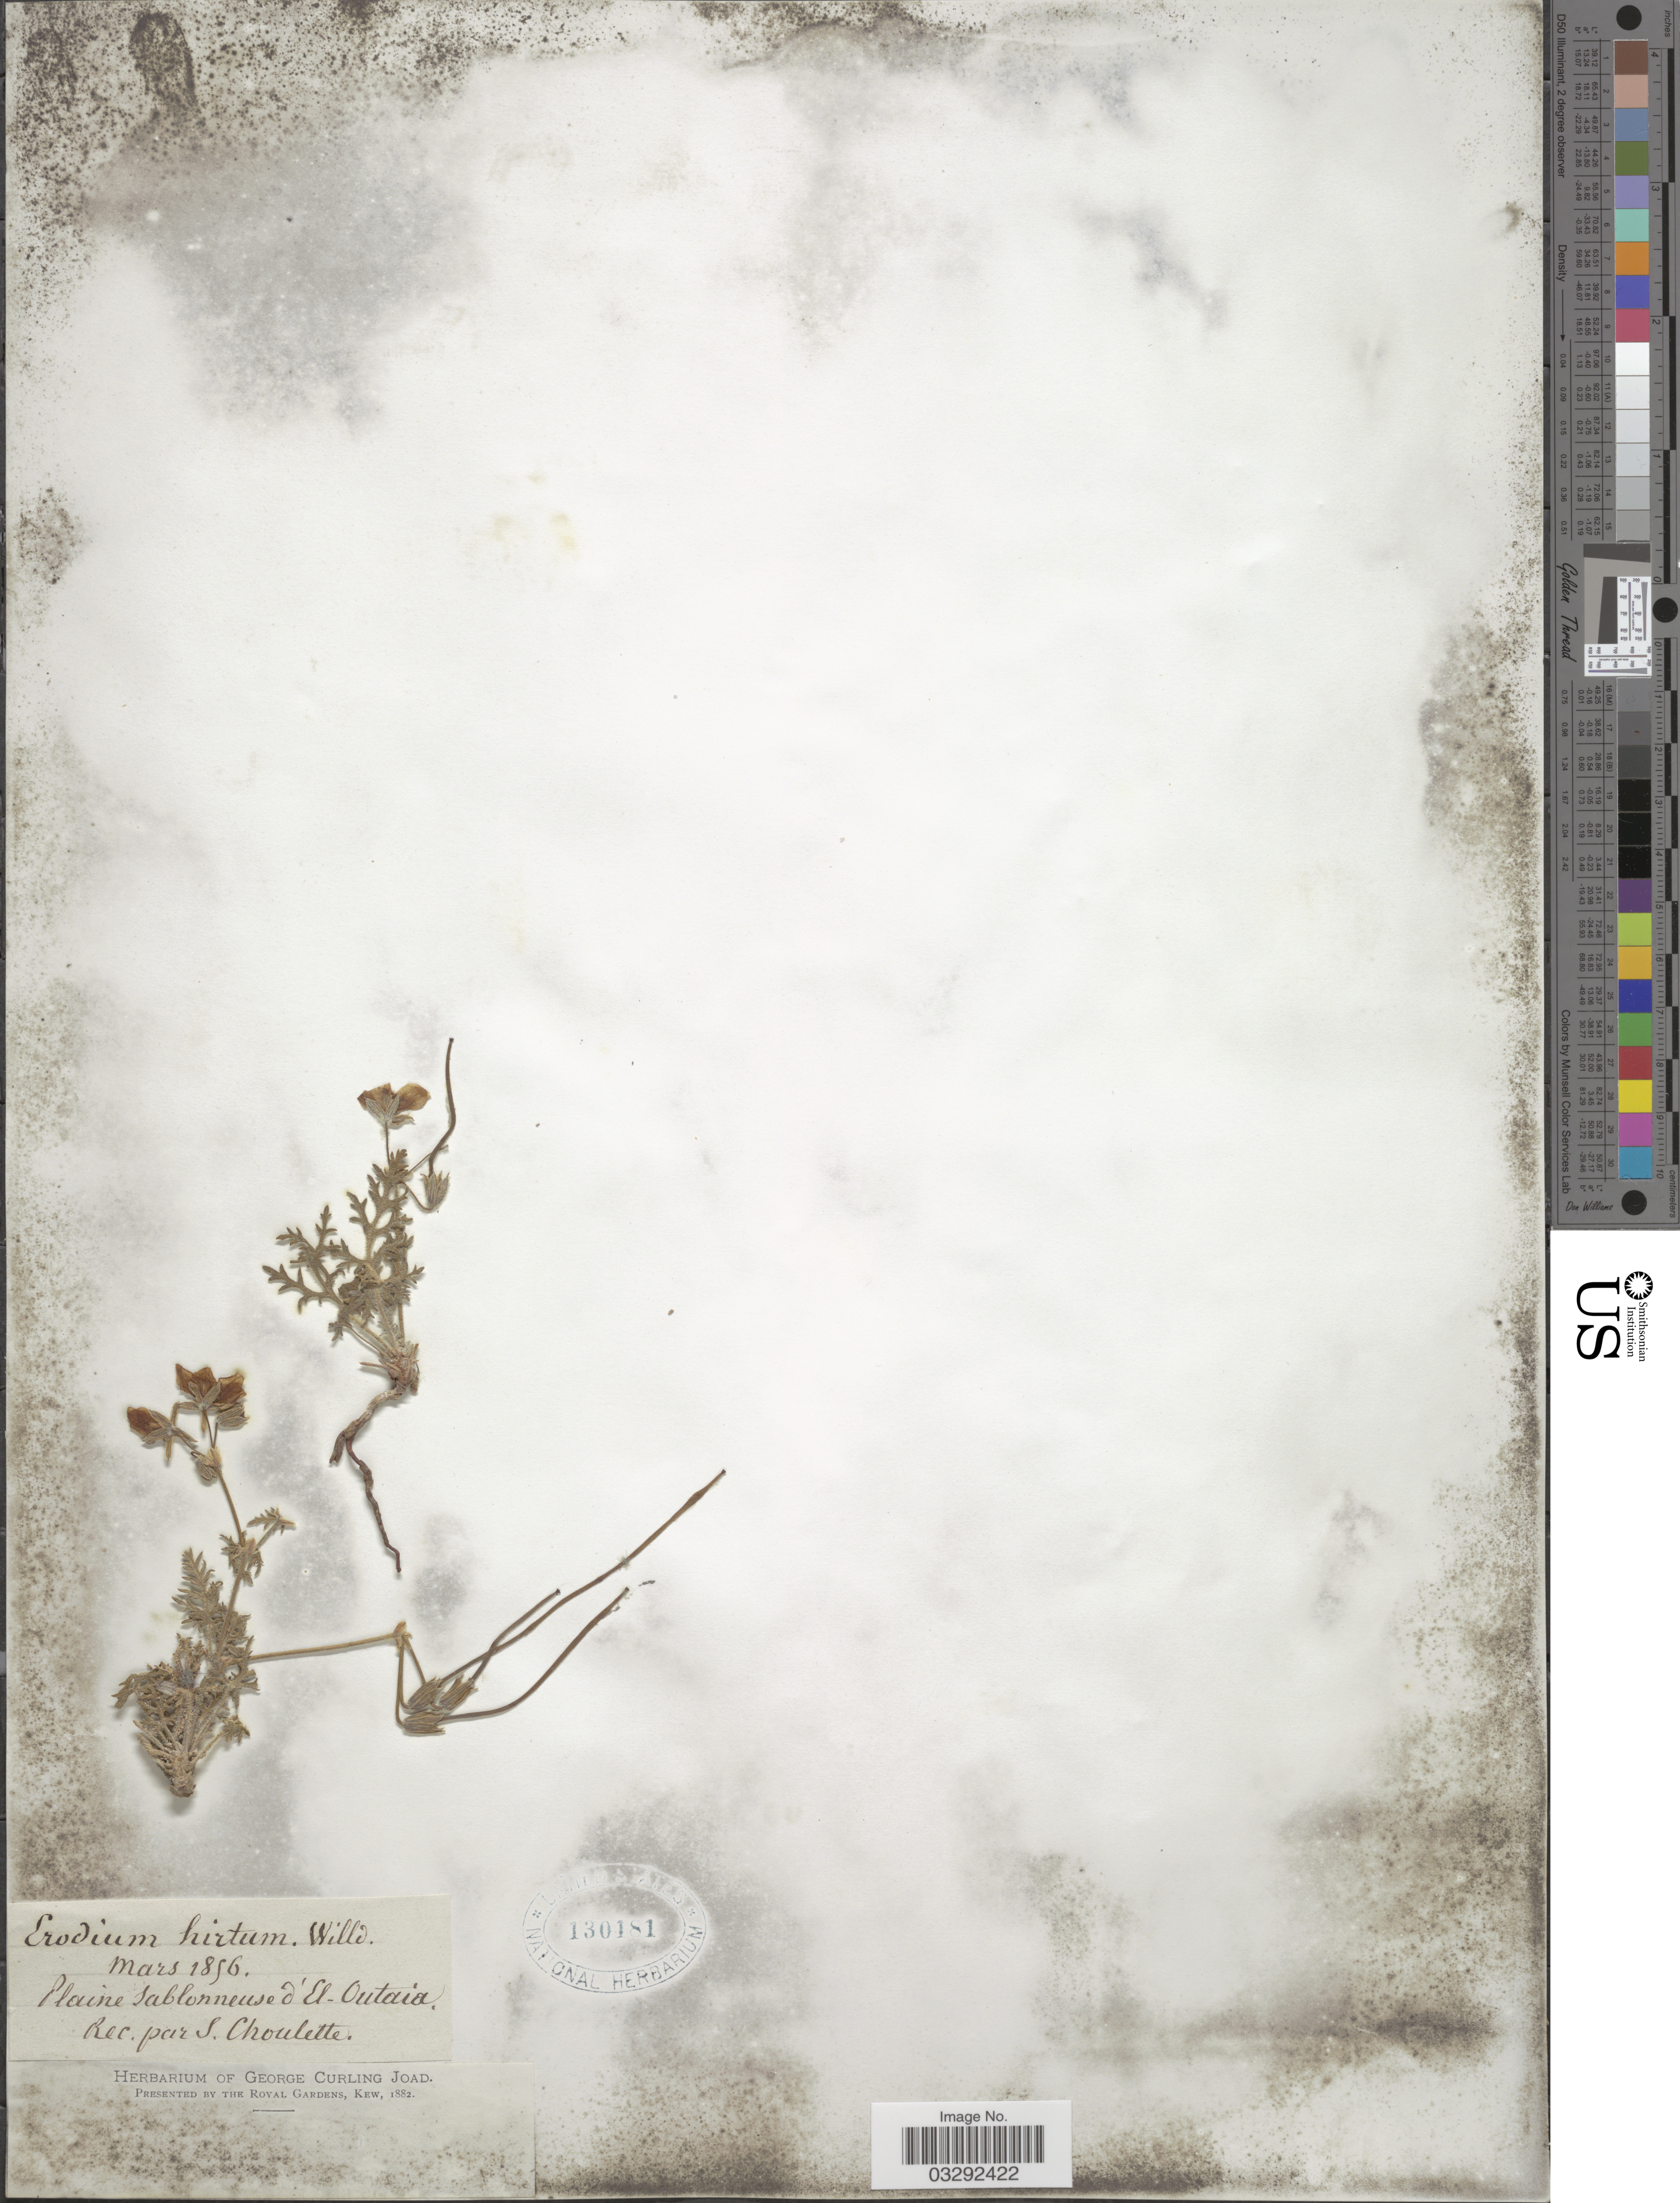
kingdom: Plantae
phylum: Tracheophyta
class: Magnoliopsida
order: Geraniales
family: Geraniaceae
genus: Erodium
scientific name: Erodium hirtum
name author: Willd.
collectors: S. Choulette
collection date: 1856-03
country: Algeria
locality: Plaine sablonneuse d'El - Outaia.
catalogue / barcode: US 130181